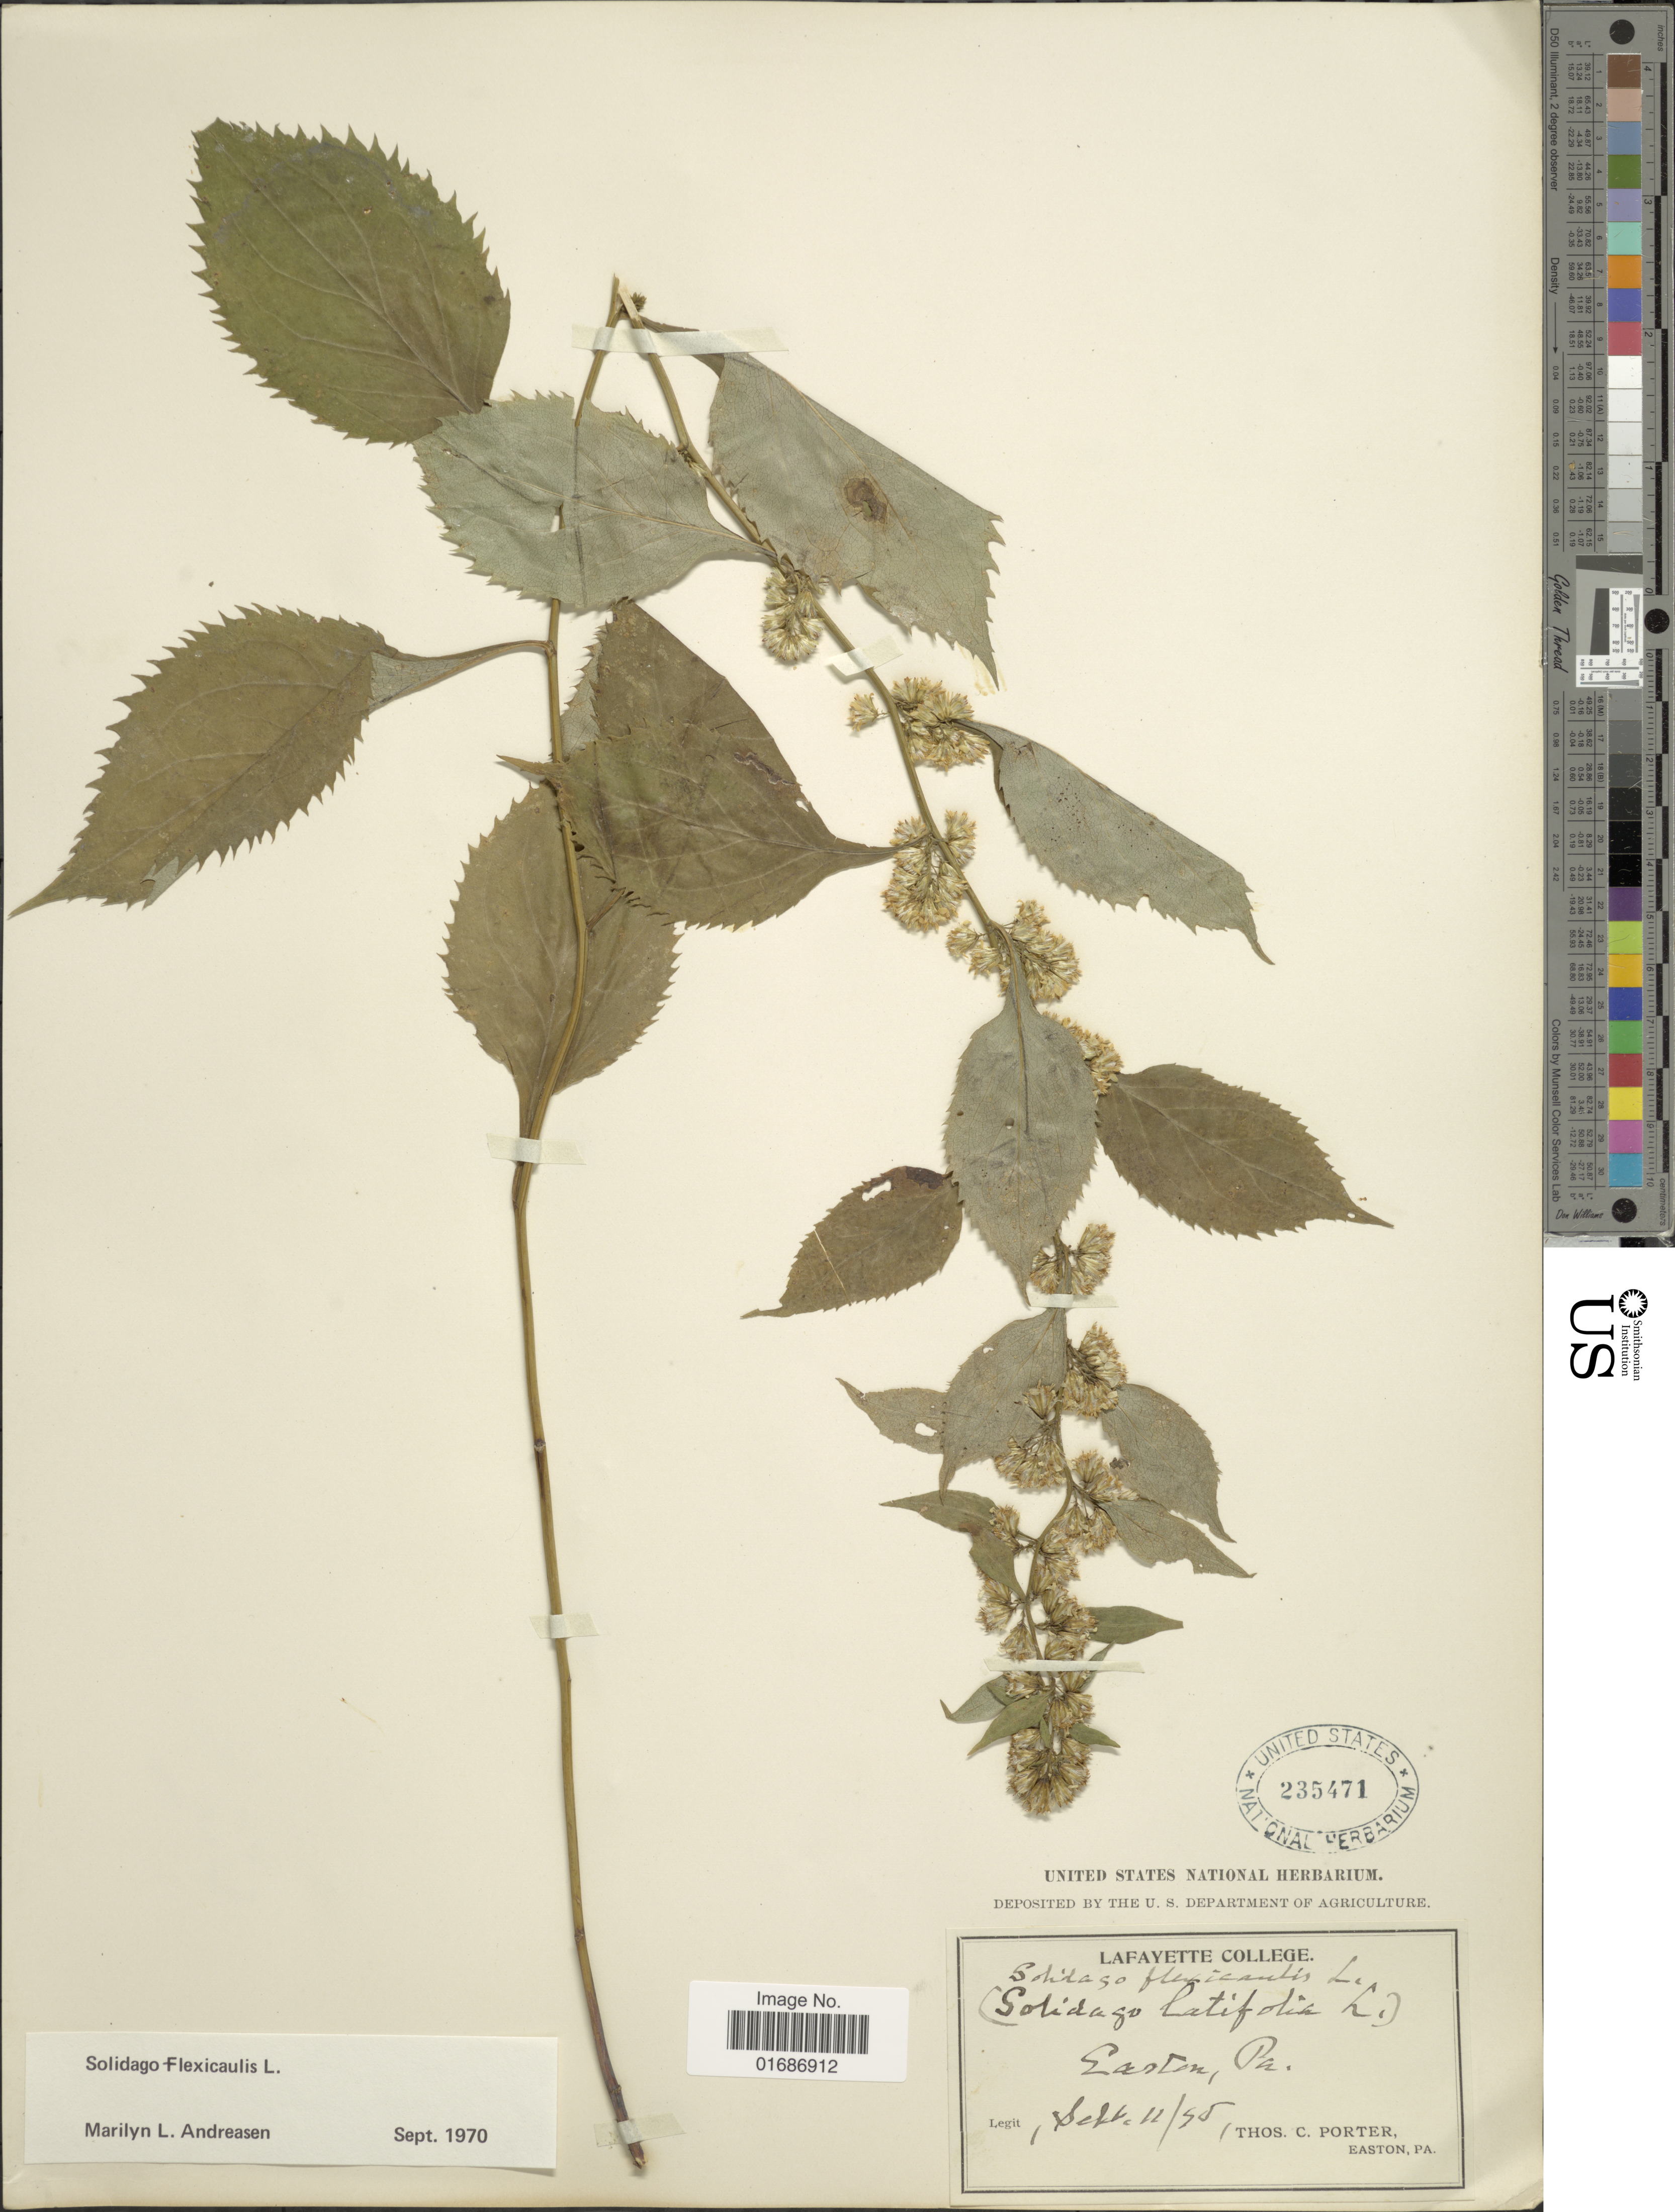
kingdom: Plantae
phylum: Tracheophyta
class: Magnoliopsida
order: Asterales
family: Asteraceae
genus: Solidago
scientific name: Solidago flexicaulis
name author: L.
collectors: T. C. Porter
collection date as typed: Transcribed d/m/y: 11/9/95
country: United States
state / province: Pennsylvania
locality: Easton, Pa.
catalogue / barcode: US 235471